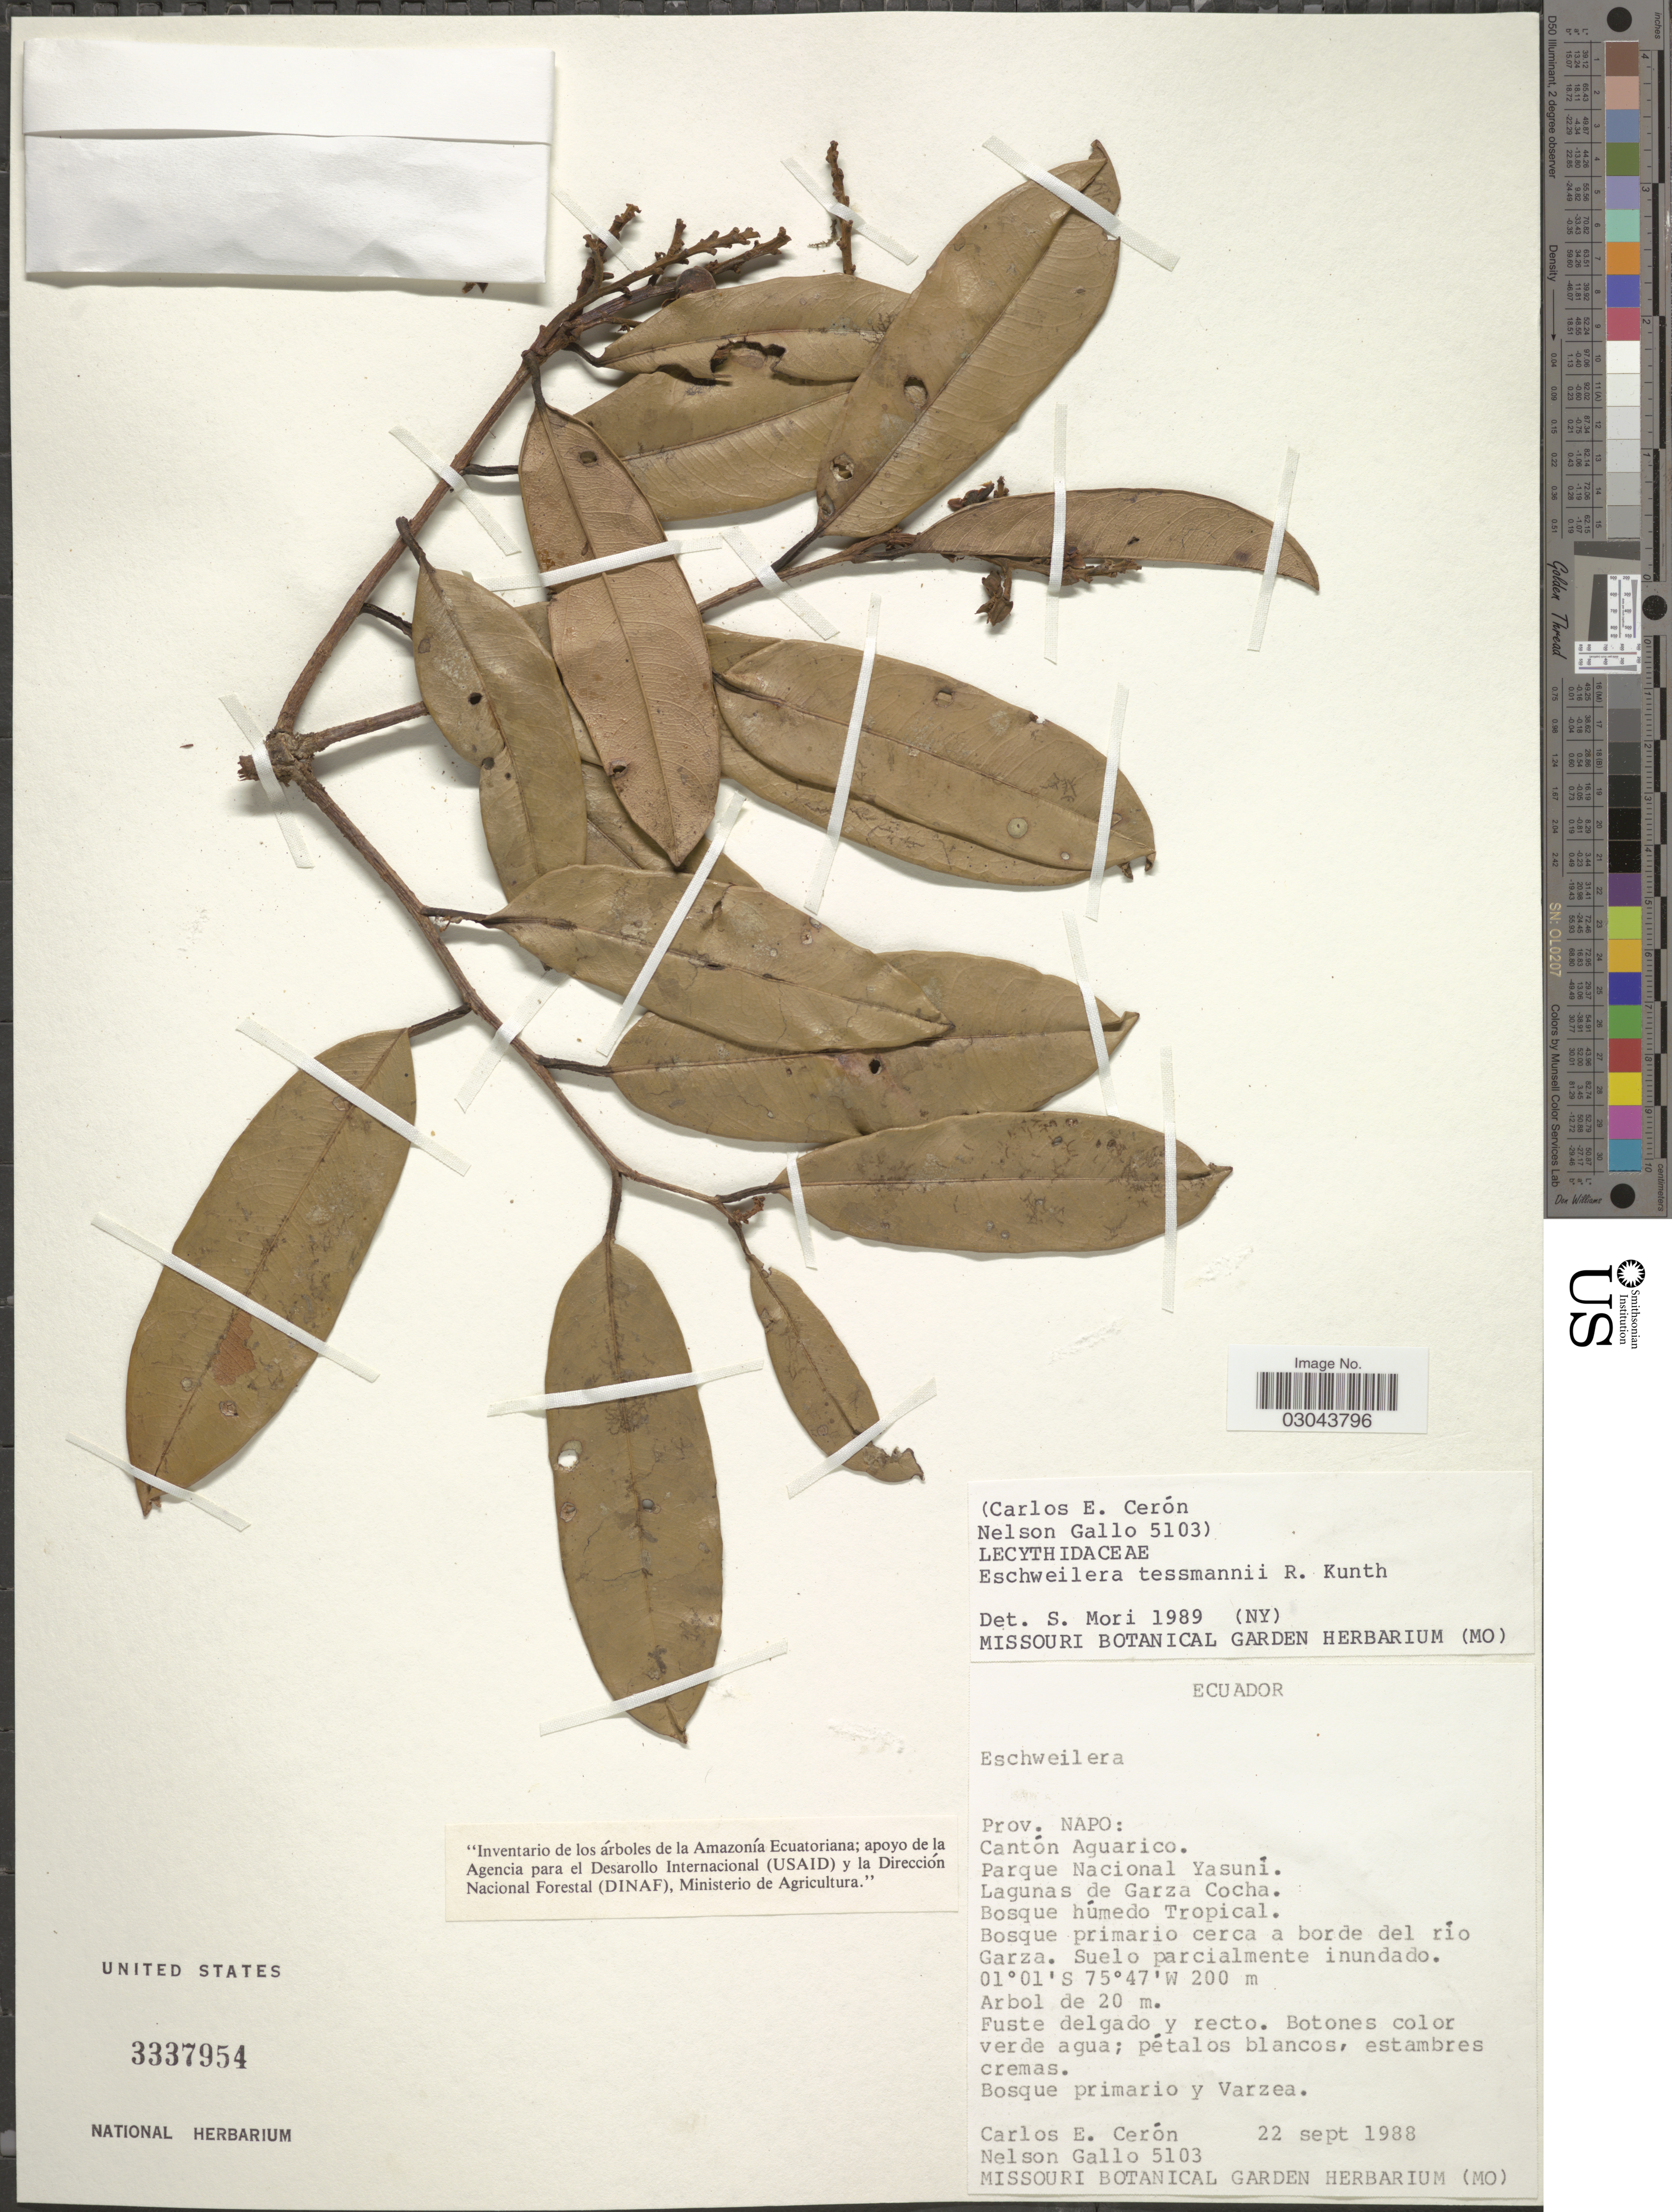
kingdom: Plantae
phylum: Tracheophyta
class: Magnoliopsida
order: Ericales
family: Lecythidaceae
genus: Eschweilera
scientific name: Eschweilera tessmannii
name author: R. Knuth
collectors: C. E. Cerón M. & N. Gallo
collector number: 5103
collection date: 1988-09-22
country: Ecuador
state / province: Napo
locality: Cantón Aguarico. Parque Nacional Yasuní. Lagunas de Garza Cocha. Bosque primario cerca a borde del río Garza.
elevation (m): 200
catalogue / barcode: US 3337954